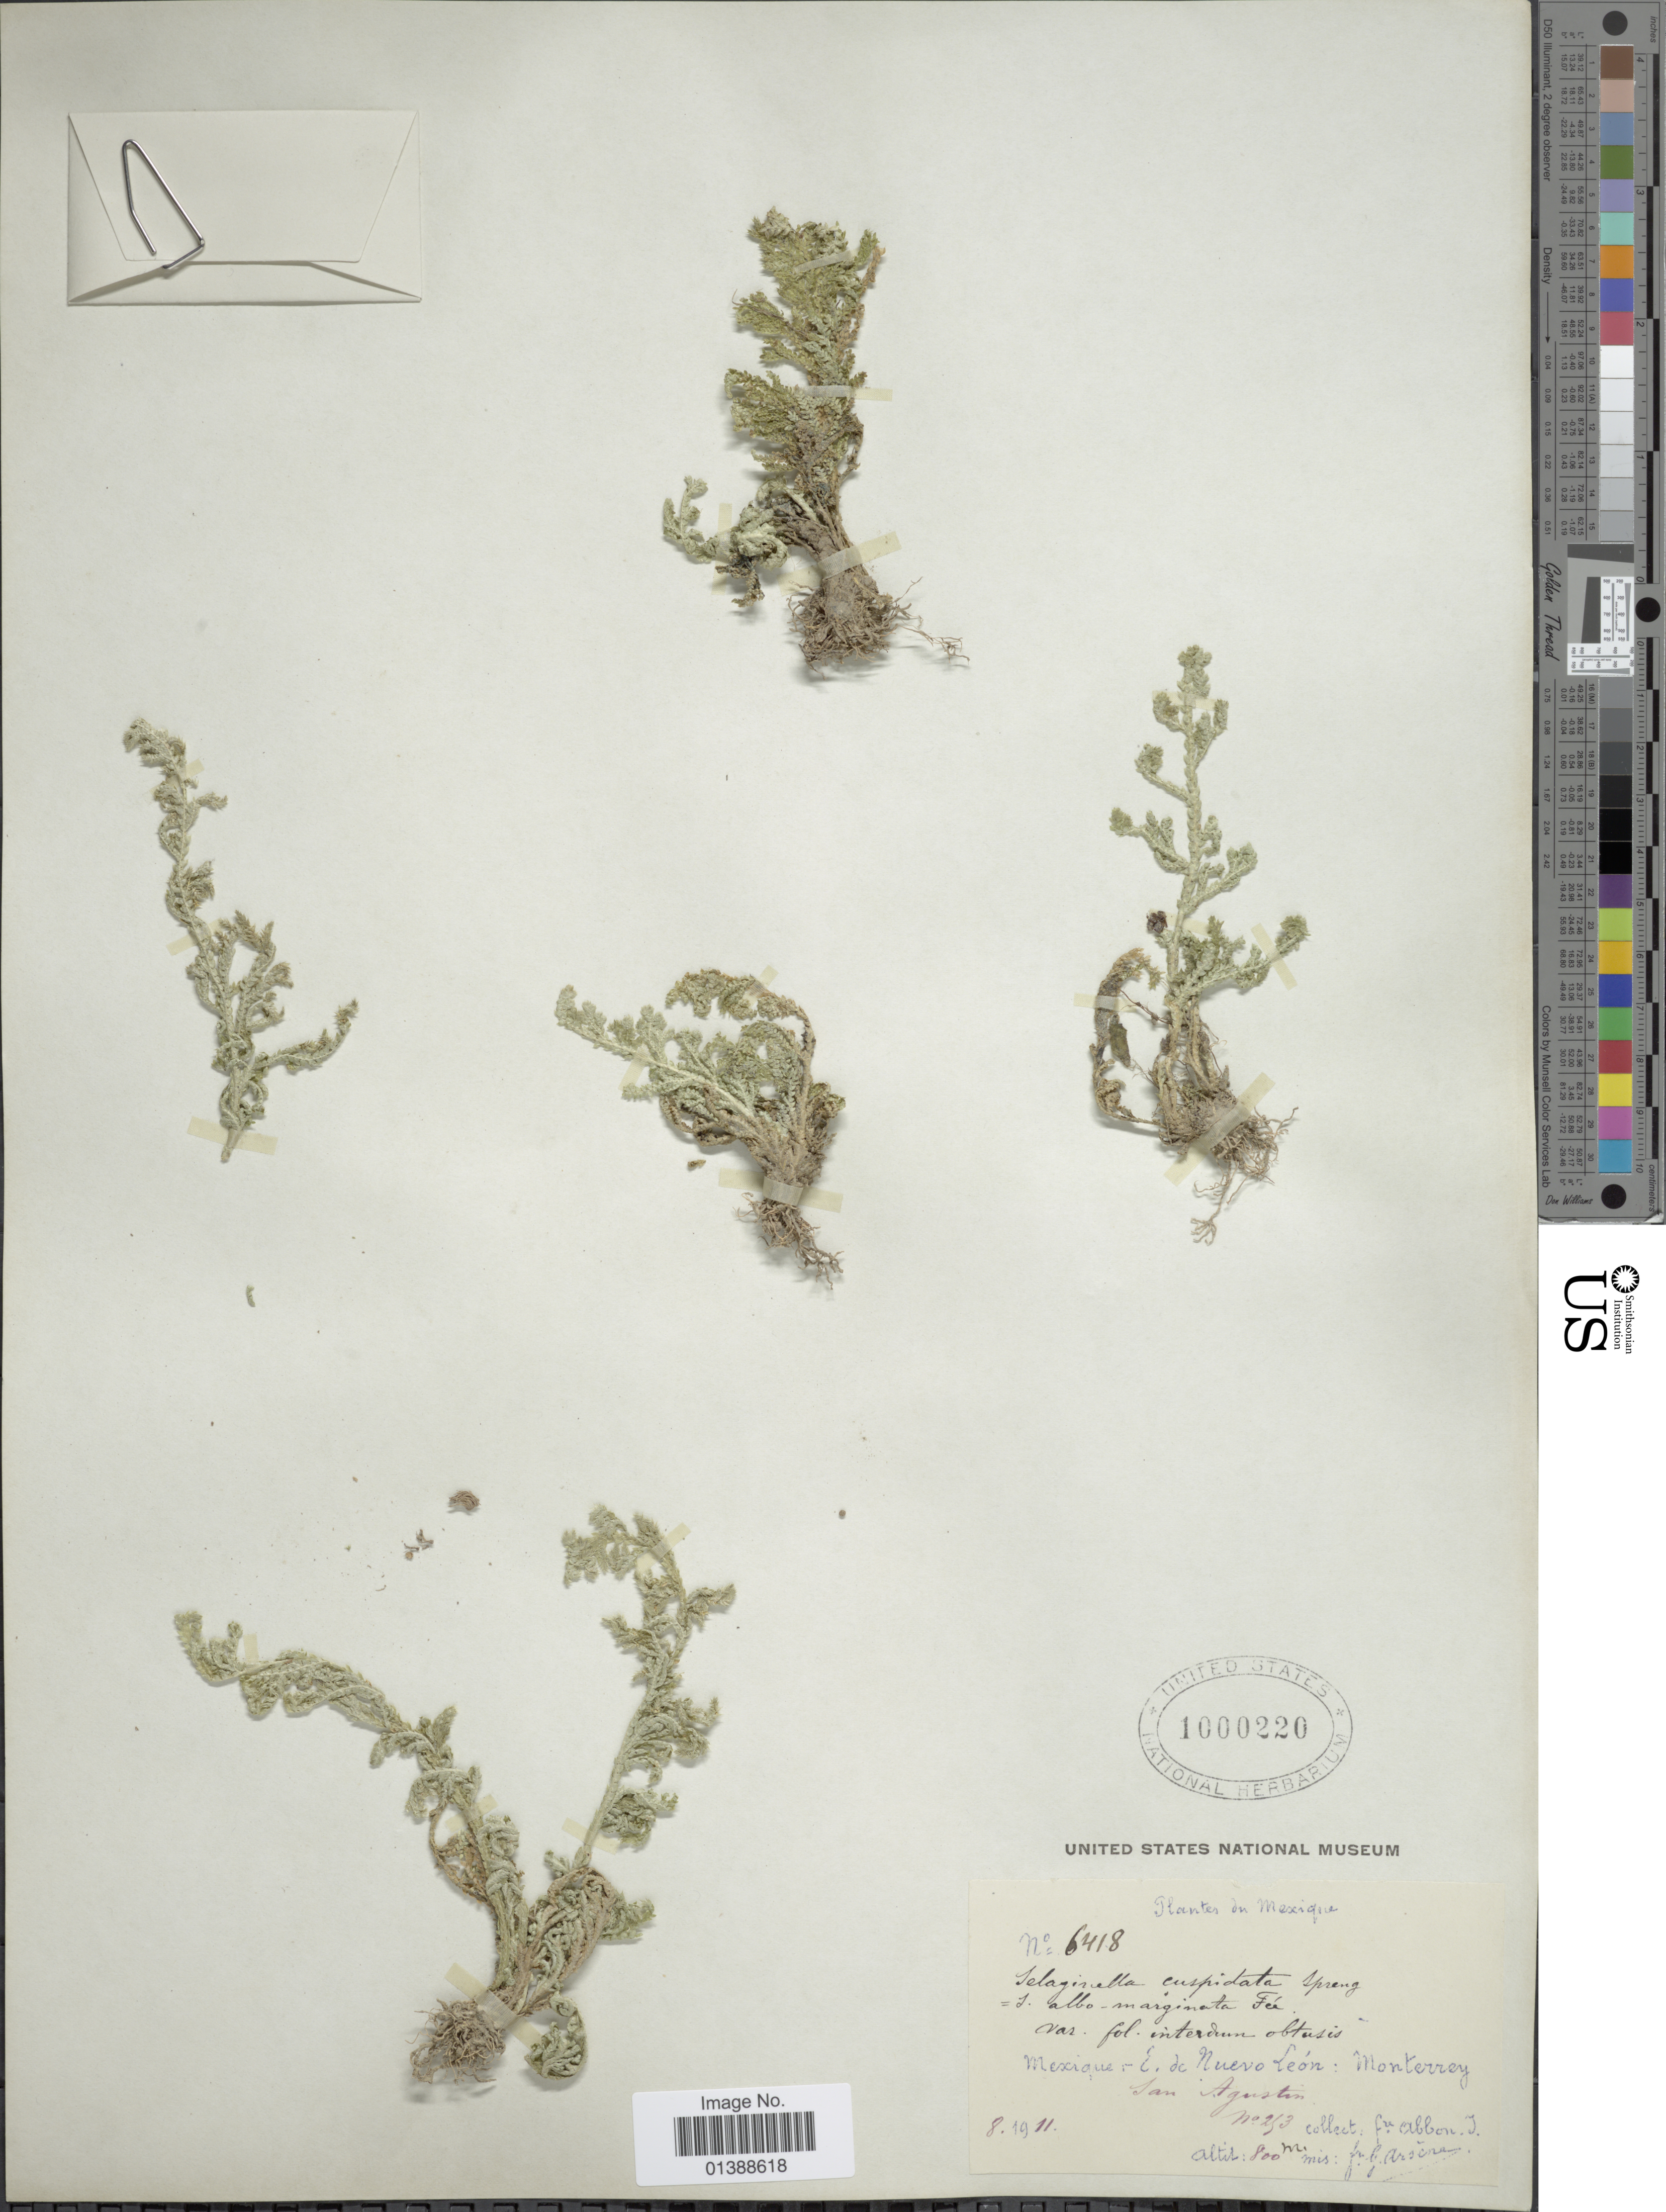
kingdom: Plantae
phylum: Tracheophyta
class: Lycopodiopsida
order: Selaginellales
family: Selaginellaceae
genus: Selaginella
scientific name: Selaginella pallescens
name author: (C. Presl) Spring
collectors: Bro. Abbon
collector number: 6418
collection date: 1911-08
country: Mexico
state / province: Nuevo León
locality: Monterrey,San Agustin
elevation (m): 800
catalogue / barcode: US 1000220